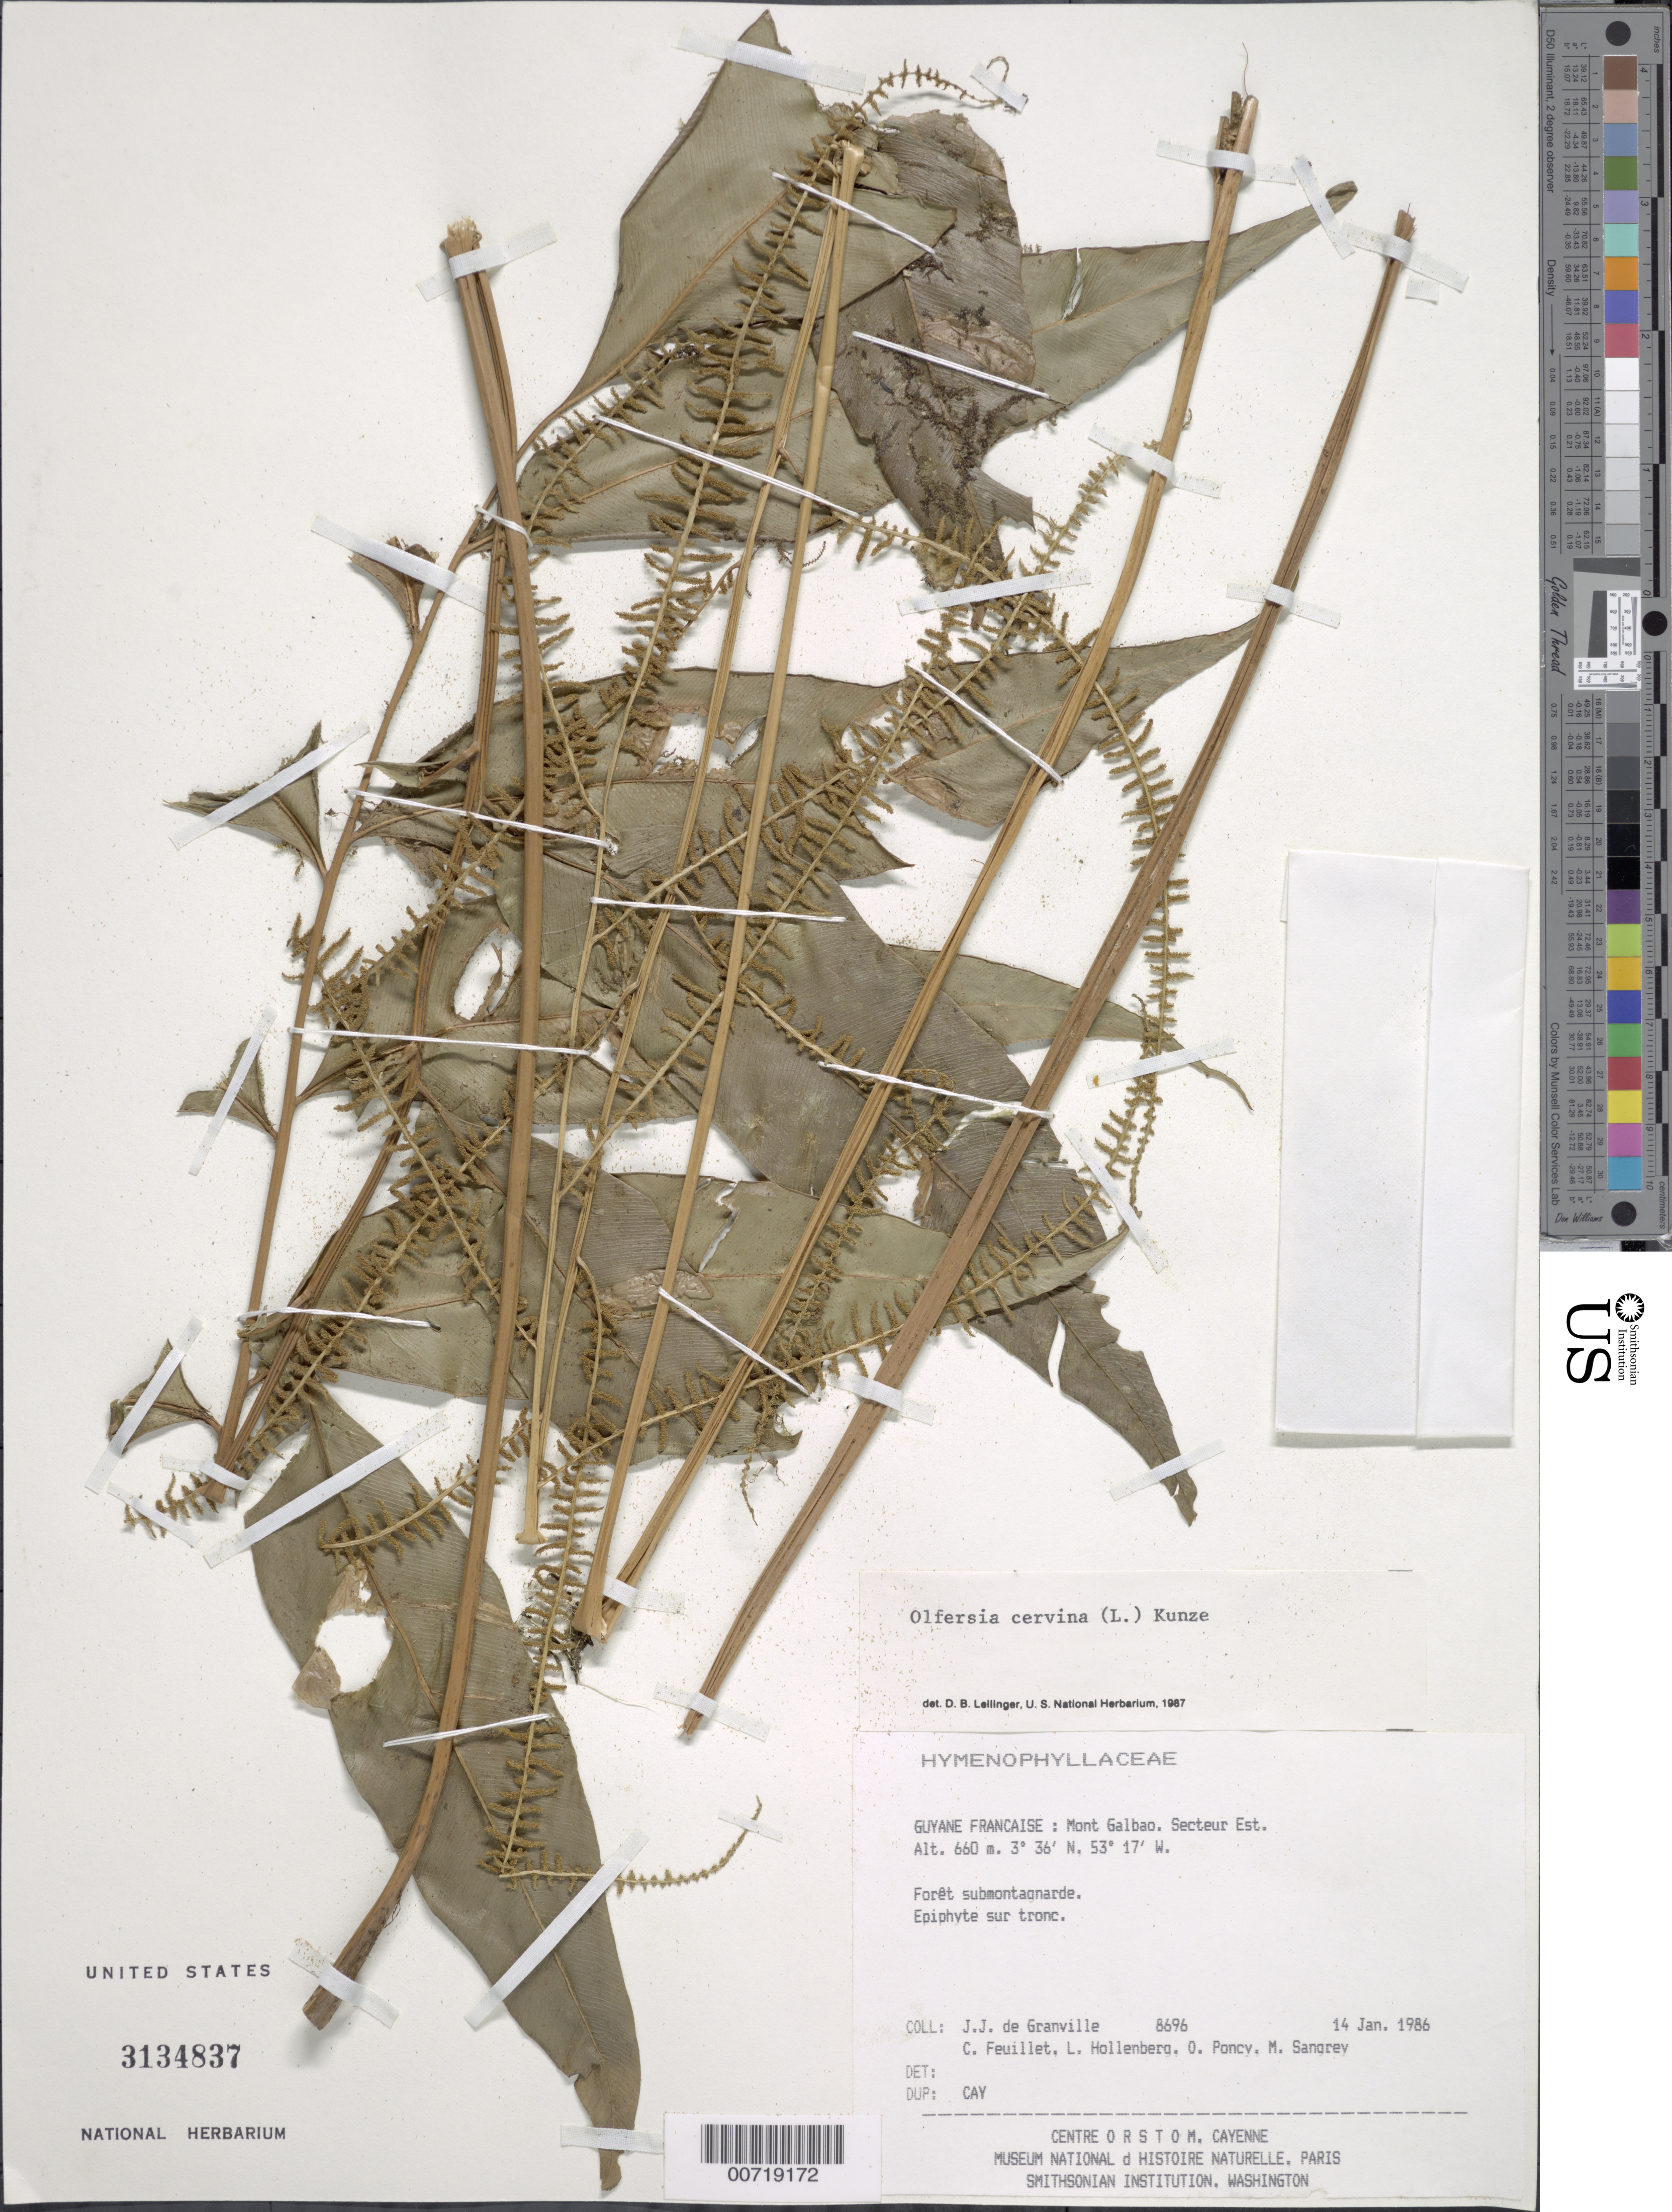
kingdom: Plantae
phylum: Tracheophyta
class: Polypodiopsida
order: Polypodiales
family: Dryopteridaceae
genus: Olfersia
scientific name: Olfersia cervina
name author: (L.) Kunze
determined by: Lellinger, David B., (BOT), Smithsonian Institution - National Museum of Natural History (UNITED STATES)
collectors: J.-J. de Granville, C. Feuillet, L. Hollenberg, O. Poncy & M. S. Sangrey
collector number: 8696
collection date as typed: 14-Jan-86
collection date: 1986-01-14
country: French Guiana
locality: Mont Galbao. Secteur Est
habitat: Forêt submontagnarde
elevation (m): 660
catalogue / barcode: US 3134837